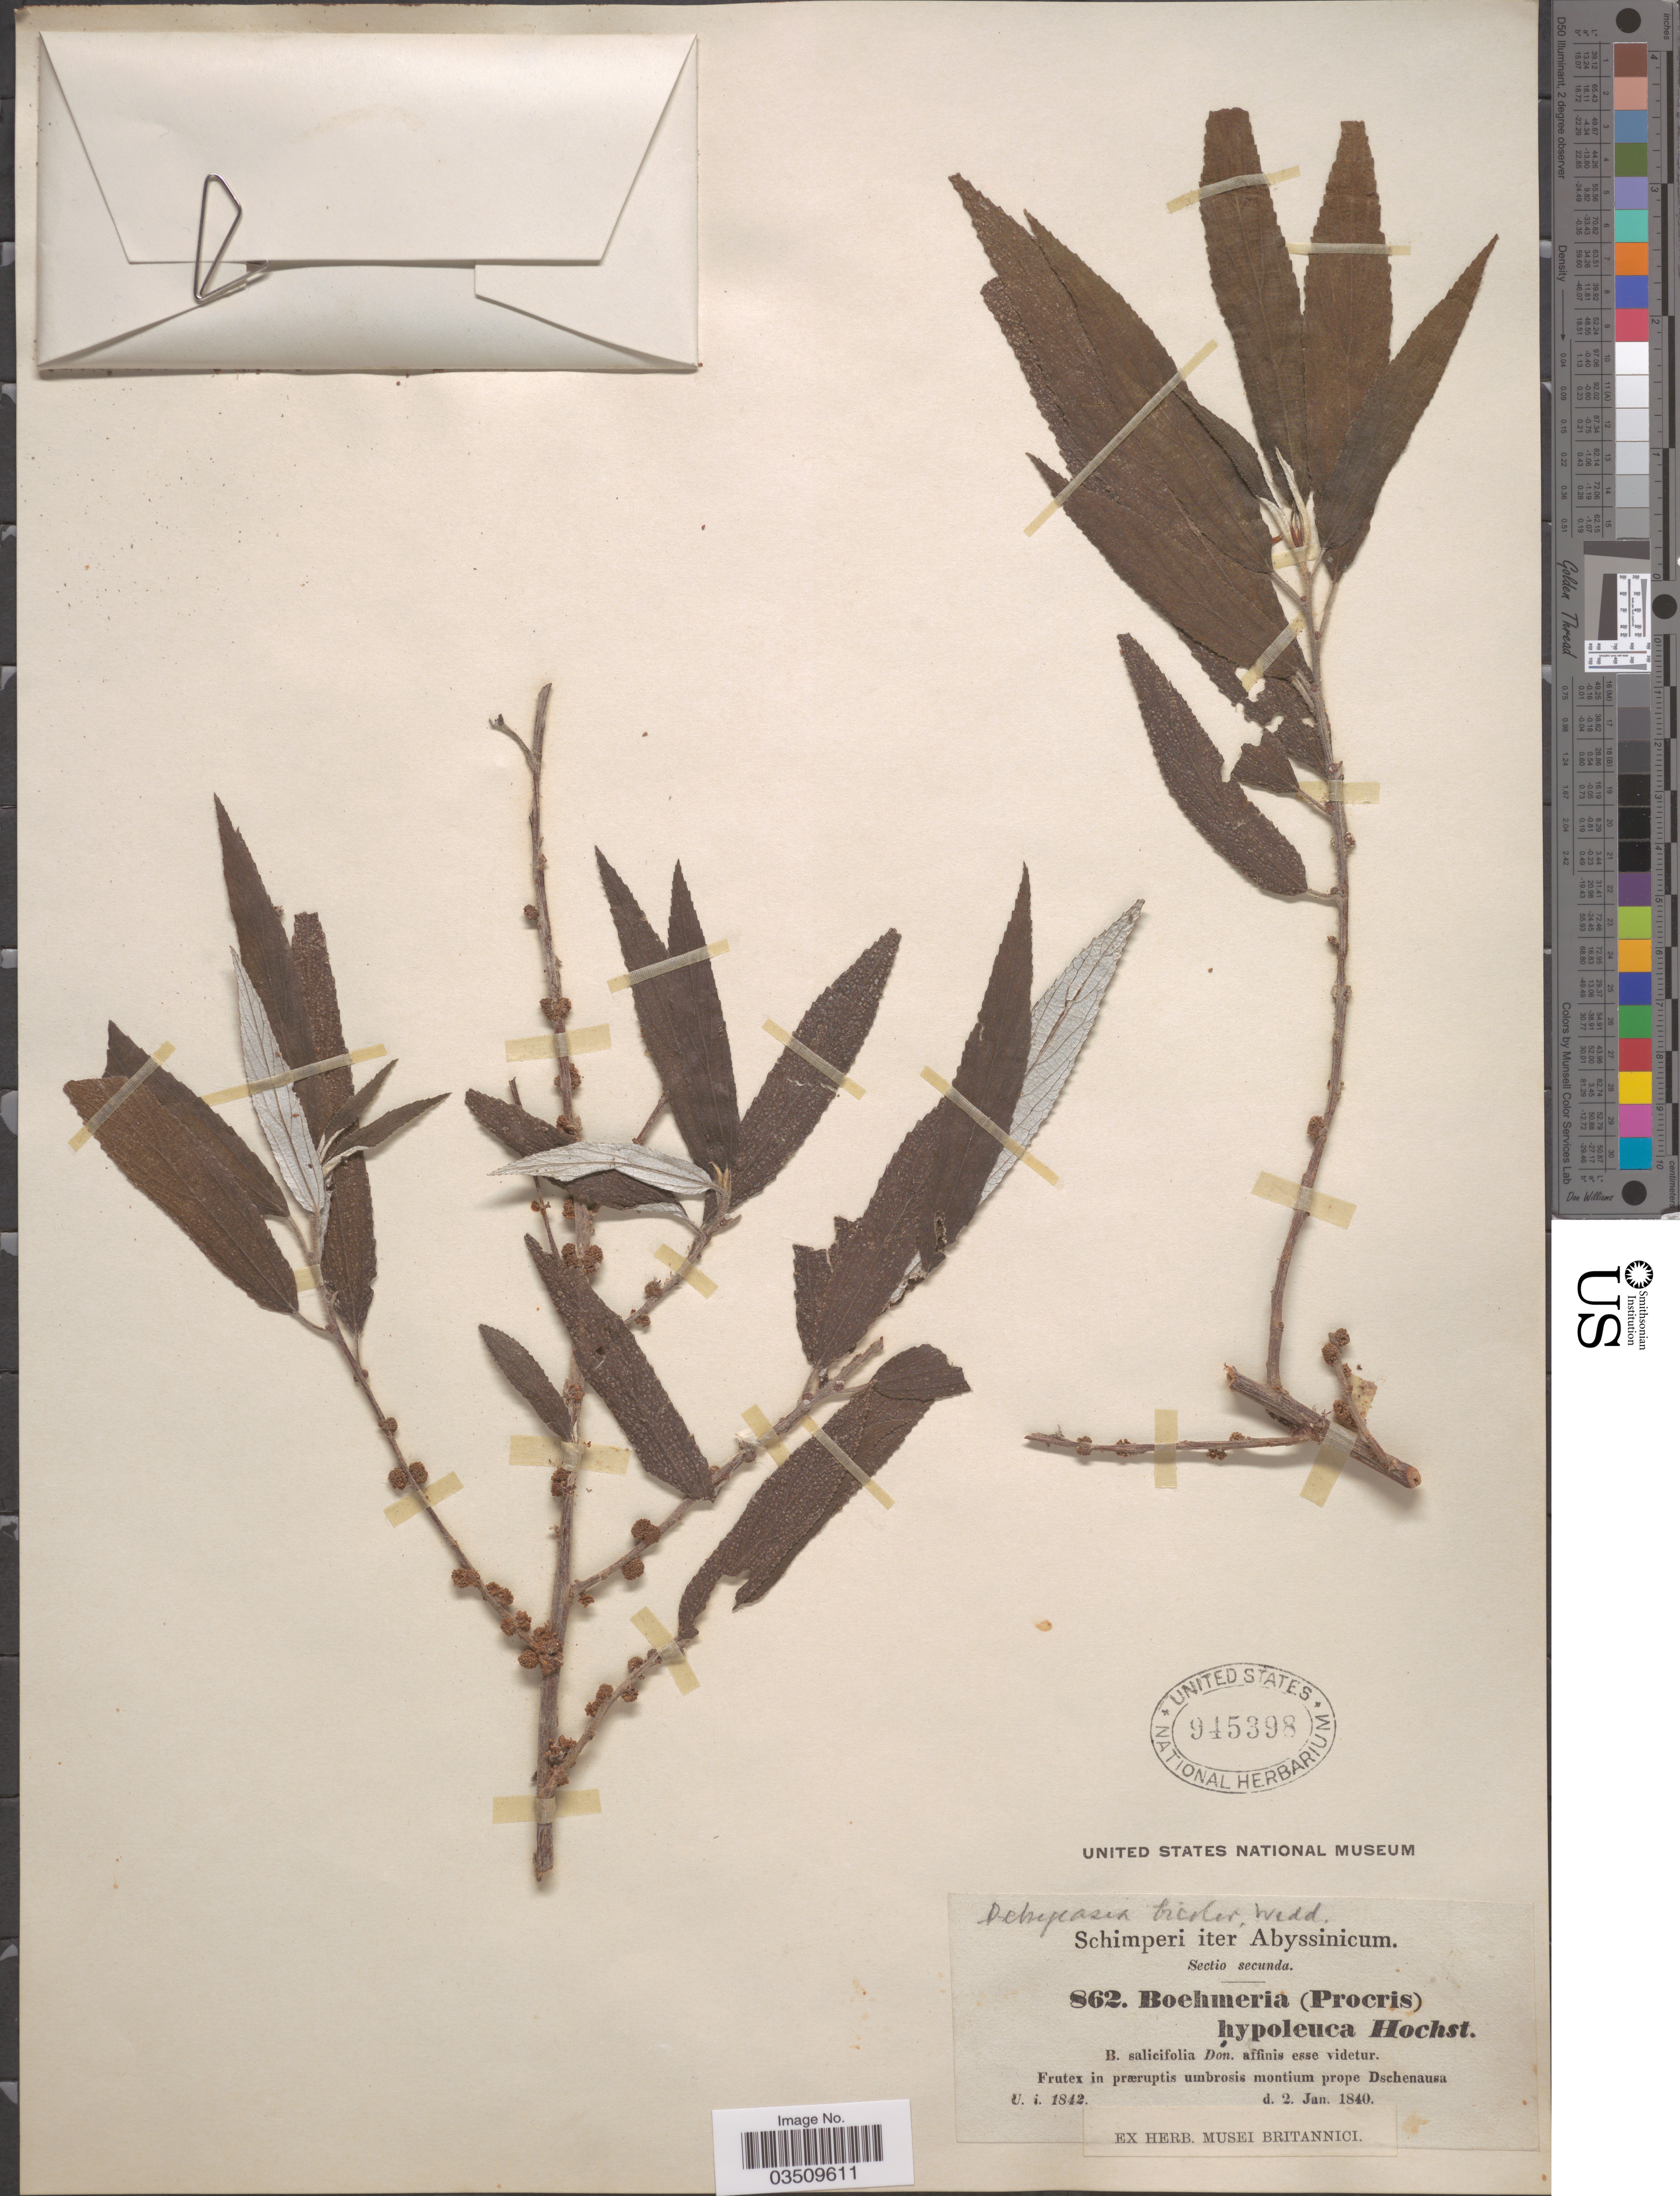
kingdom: Plantae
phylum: Tracheophyta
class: Magnoliopsida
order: Rosales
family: Urticaceae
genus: Debregeasia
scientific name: Debregeasia bicolor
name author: (Roxb.) Wedd.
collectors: -. Schimper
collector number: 862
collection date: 1840-01-02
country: Ethiopia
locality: Abyssinicum. Frutex in præruptis umbrosis montium prope Dschenausa.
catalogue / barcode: US 945398